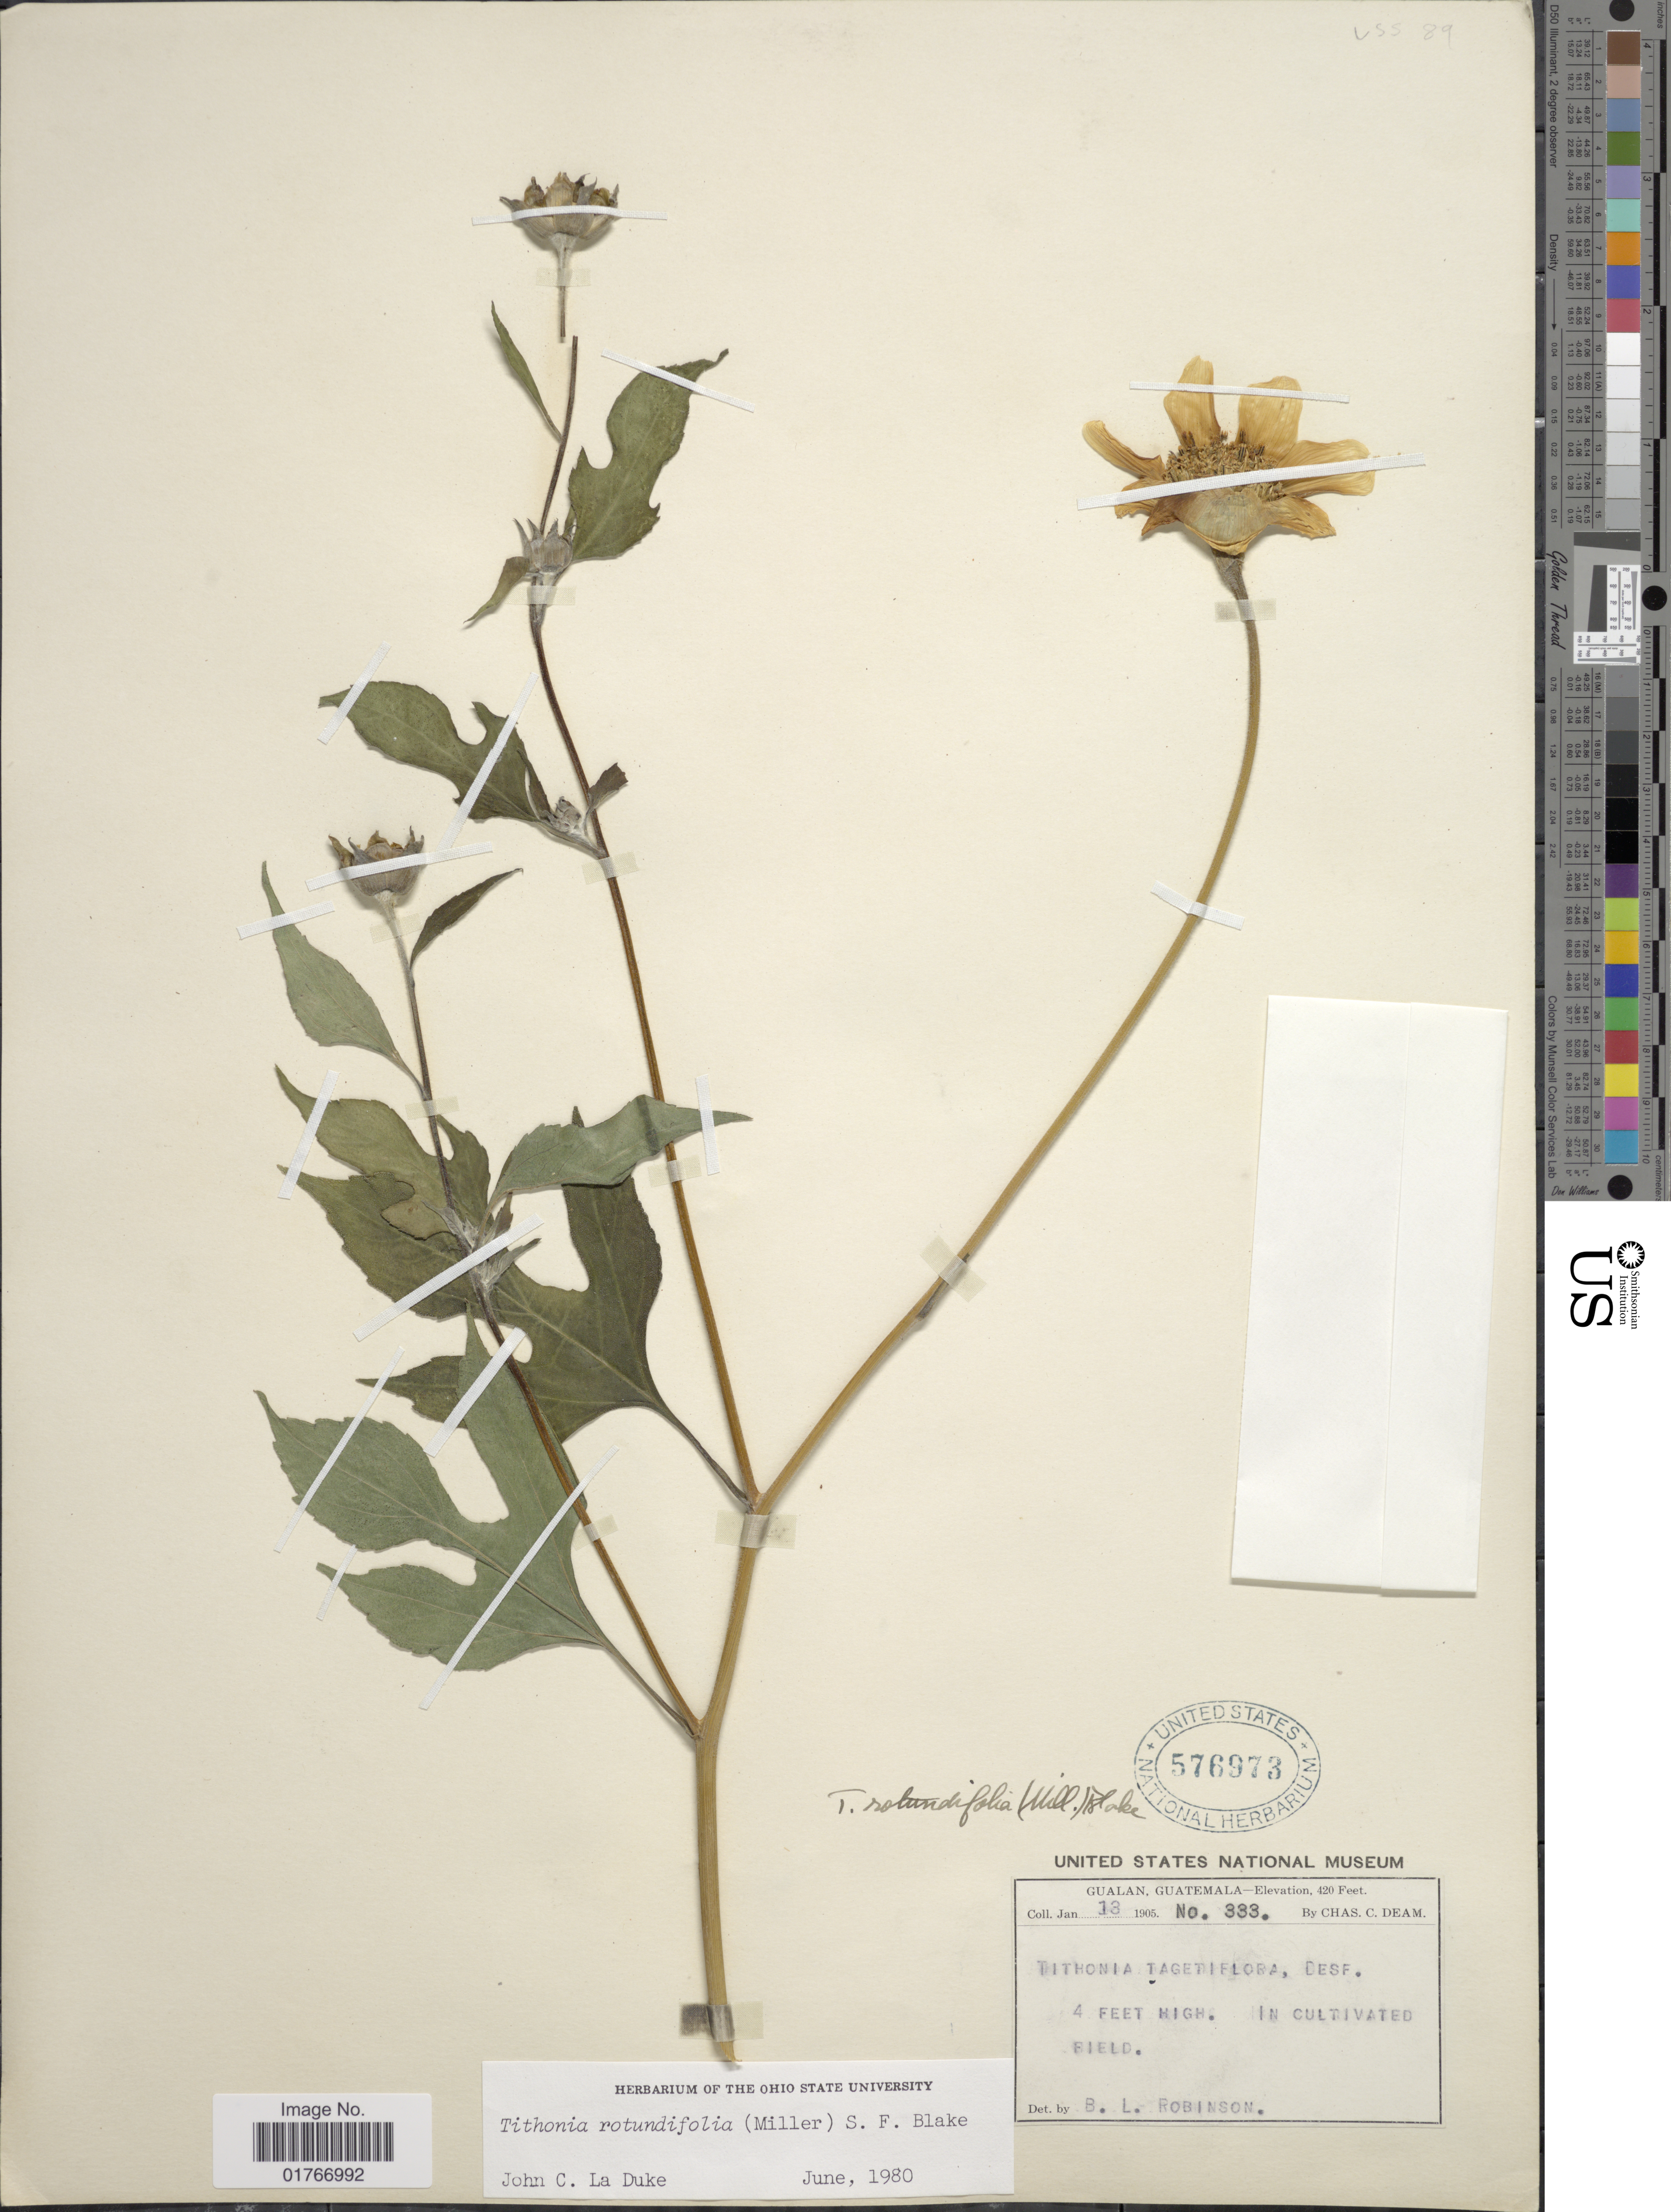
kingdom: Plantae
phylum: Tracheophyta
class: Magnoliopsida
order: Asterales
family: Asteraceae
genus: Tithonia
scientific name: Tithonia rotundifolia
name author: (Mill.) S.F. Blake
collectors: C. C. Deam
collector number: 333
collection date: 1905-01-13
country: Guatemala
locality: Gualan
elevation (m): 128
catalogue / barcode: US 576973